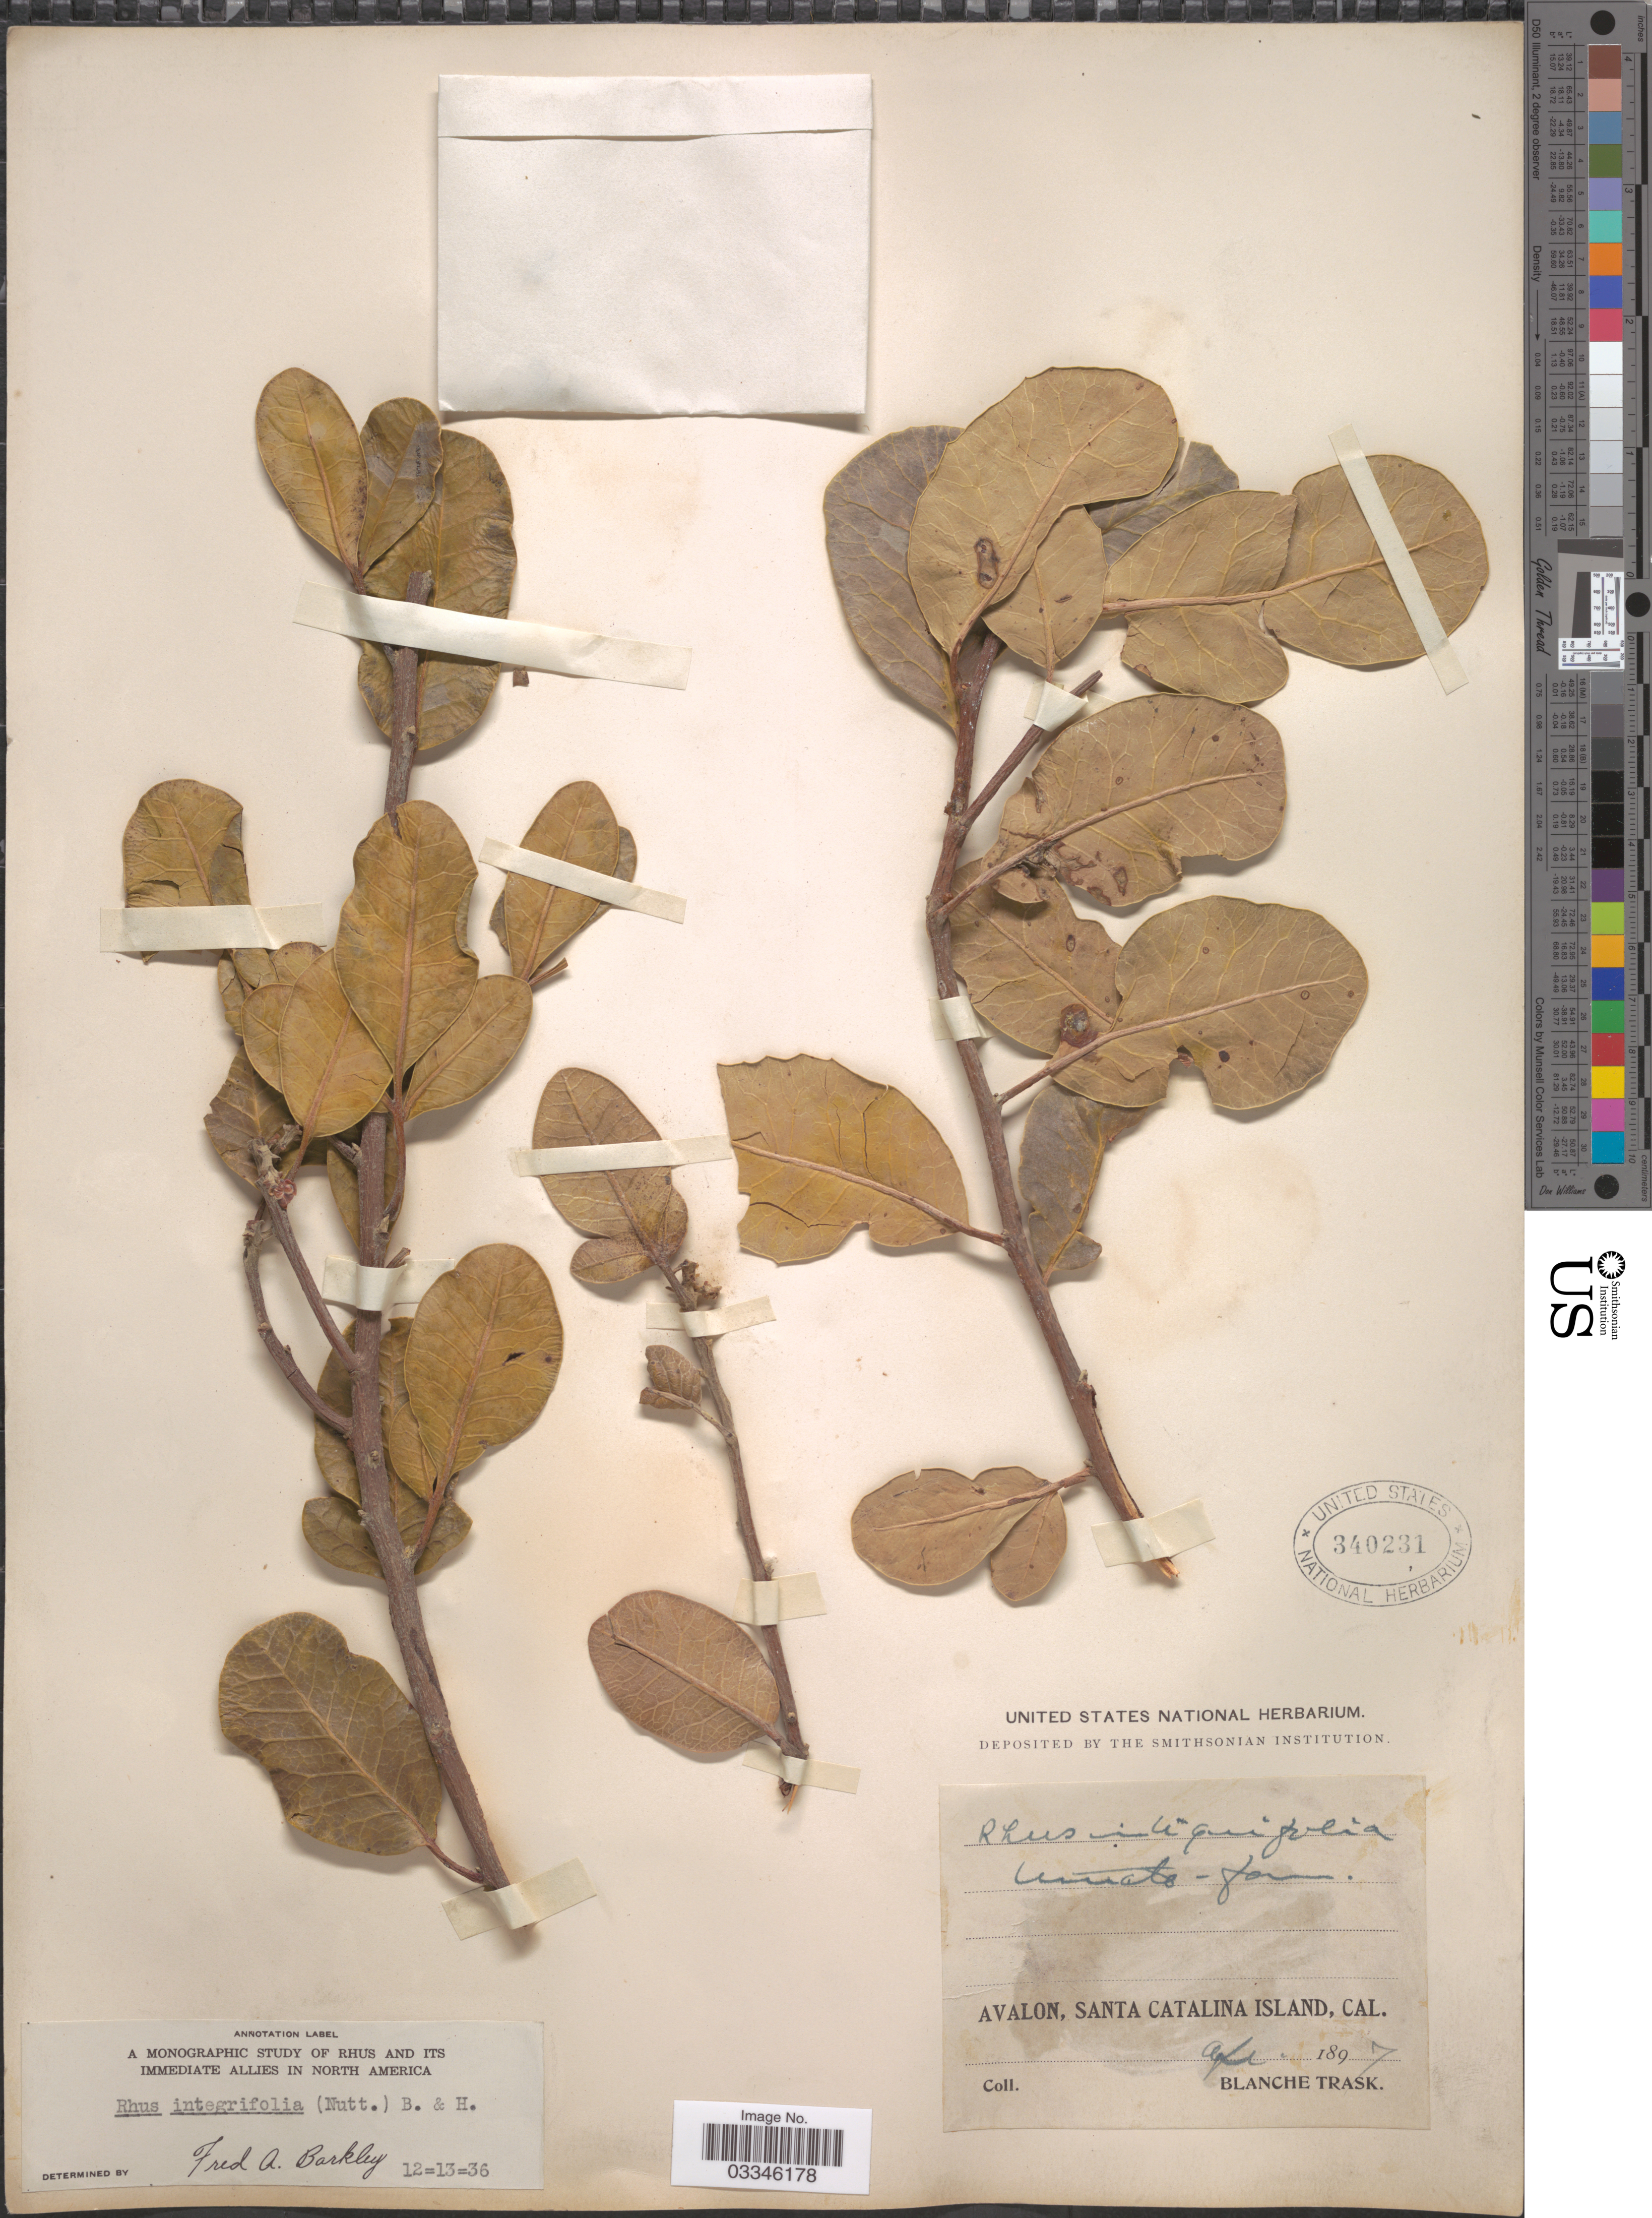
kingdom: Plantae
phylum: Tracheophyta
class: Magnoliopsida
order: Sapindales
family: Anacardiaceae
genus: Rhus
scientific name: Rhus integrifolia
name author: (Nutt.) Benth. & Hook. f. ex W.H. Brewer & S. Watson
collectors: B. Trask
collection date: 1897-04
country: United States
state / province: California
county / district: Los Angeles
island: Santa Catalina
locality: Avalon, Santa Catalina Island.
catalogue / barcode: US 340231